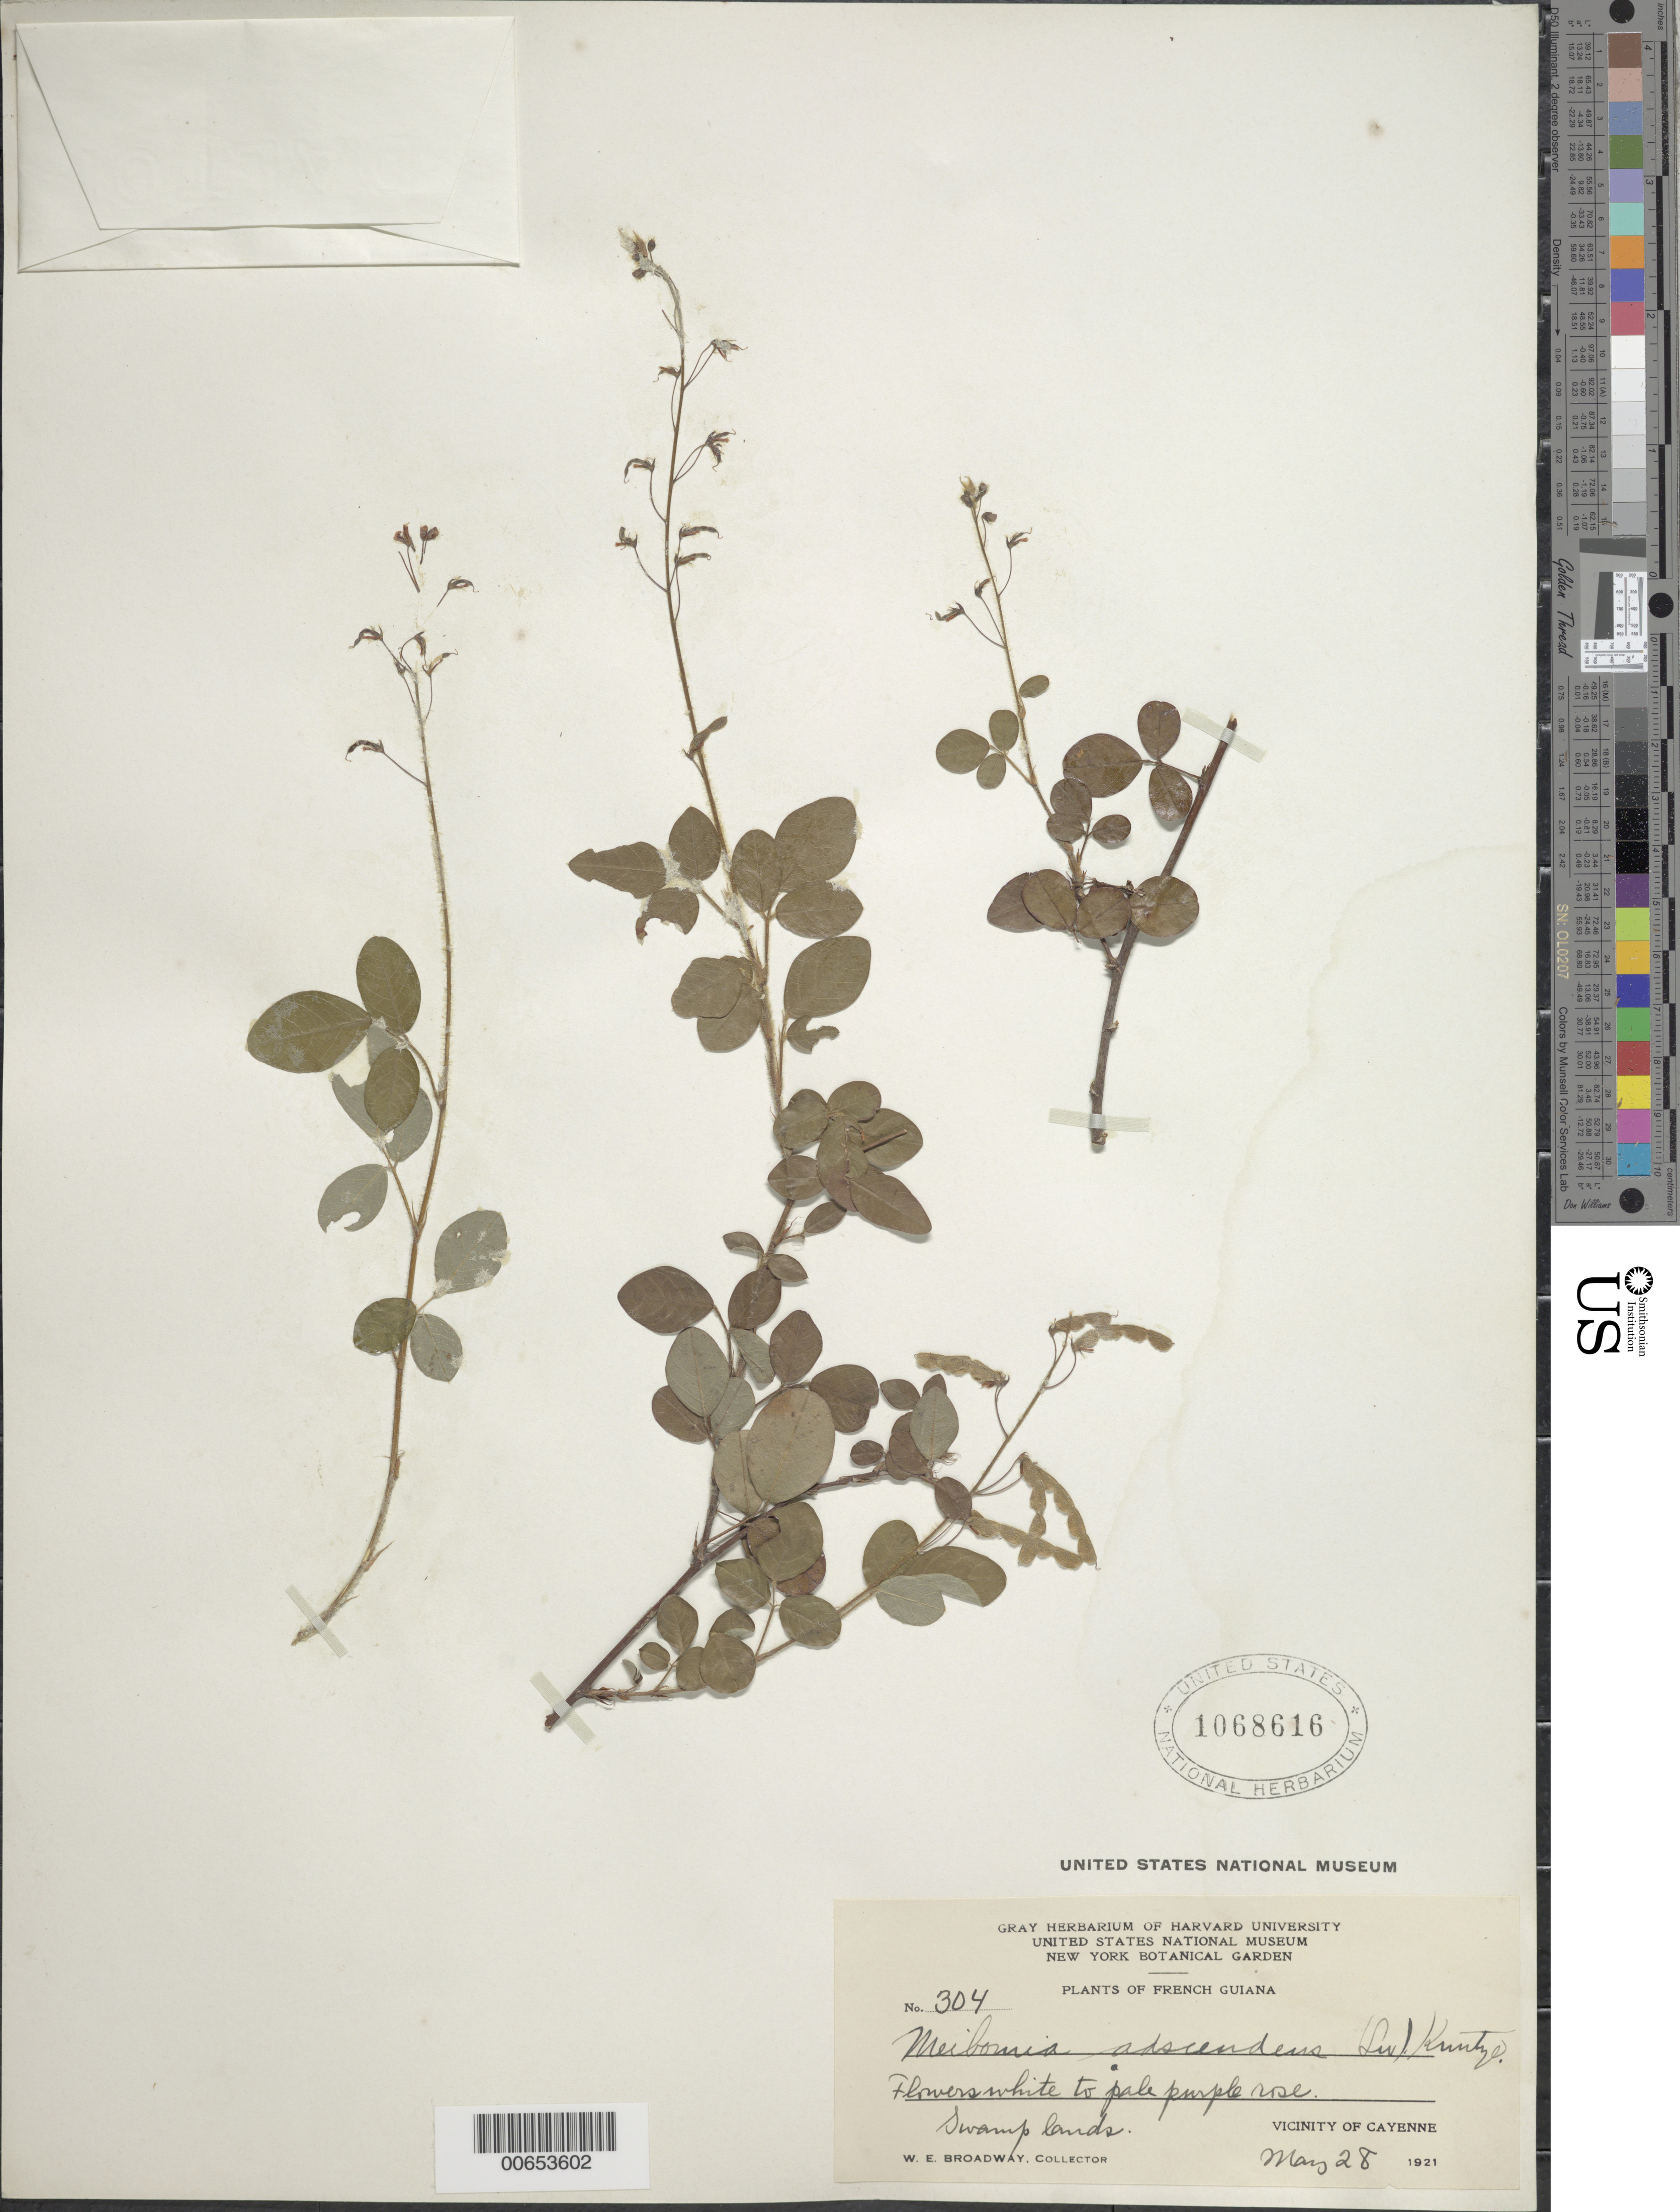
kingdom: Plantae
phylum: Tracheophyta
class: Magnoliopsida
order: Fabales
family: Fabaceae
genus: Grona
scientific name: Grona adscendens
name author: (Sw.) H. Ohashi & K. Ohashi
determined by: Strong, Mark T., (BOT), Smithsonian Institution - National Museum of Natural History (UNITED STATES)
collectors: W. E. Broadway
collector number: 304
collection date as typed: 28-May-21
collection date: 1921-05-28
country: French Guiana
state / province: Cayenne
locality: Cayenne, vic.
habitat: Swamp lands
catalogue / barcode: US 1068616